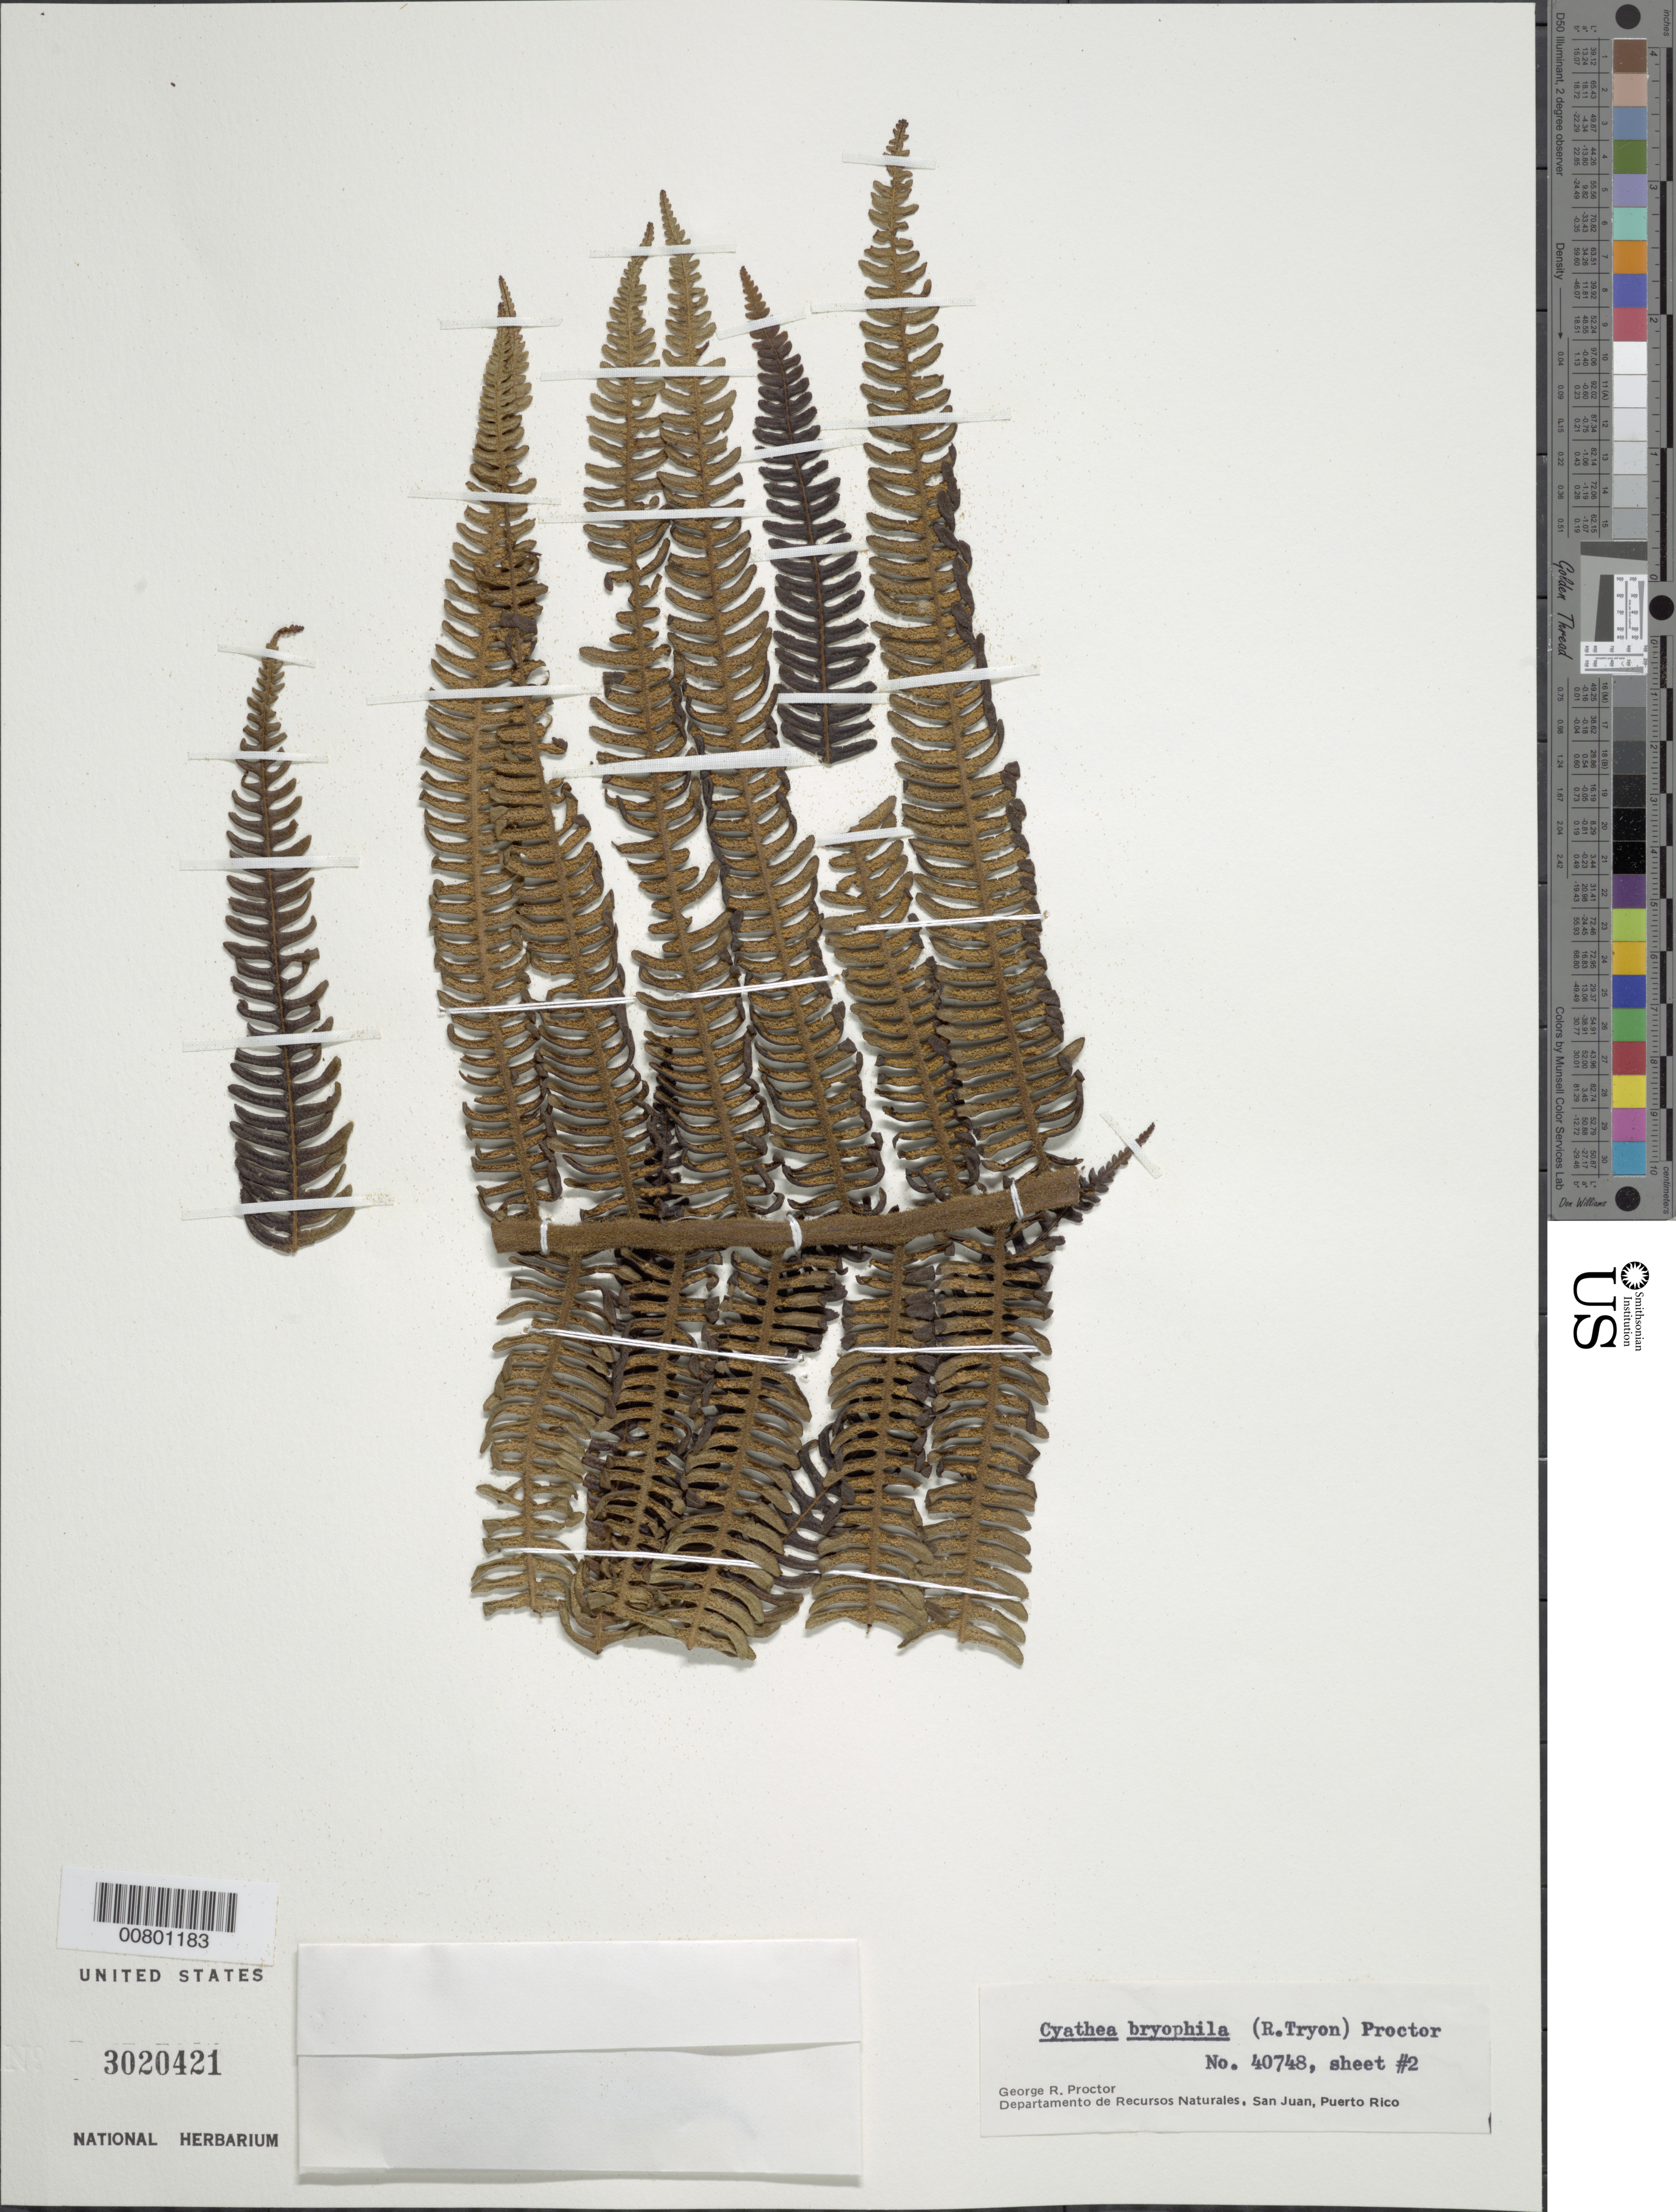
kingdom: Plantae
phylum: Tracheophyta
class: Polypodiopsida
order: Cyatheales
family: Cyatheaceae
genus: Alsophila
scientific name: Alsophila bryophila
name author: R.M. Tryon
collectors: G. R. Proctor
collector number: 40748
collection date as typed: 19 Aug 1984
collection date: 1984-08-19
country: Puerto Rico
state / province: Jayuya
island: Puerto Rico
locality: Cordillera Central, Toro Negro State Forest, E side of Cerro Punta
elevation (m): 1250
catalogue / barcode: US 3020421